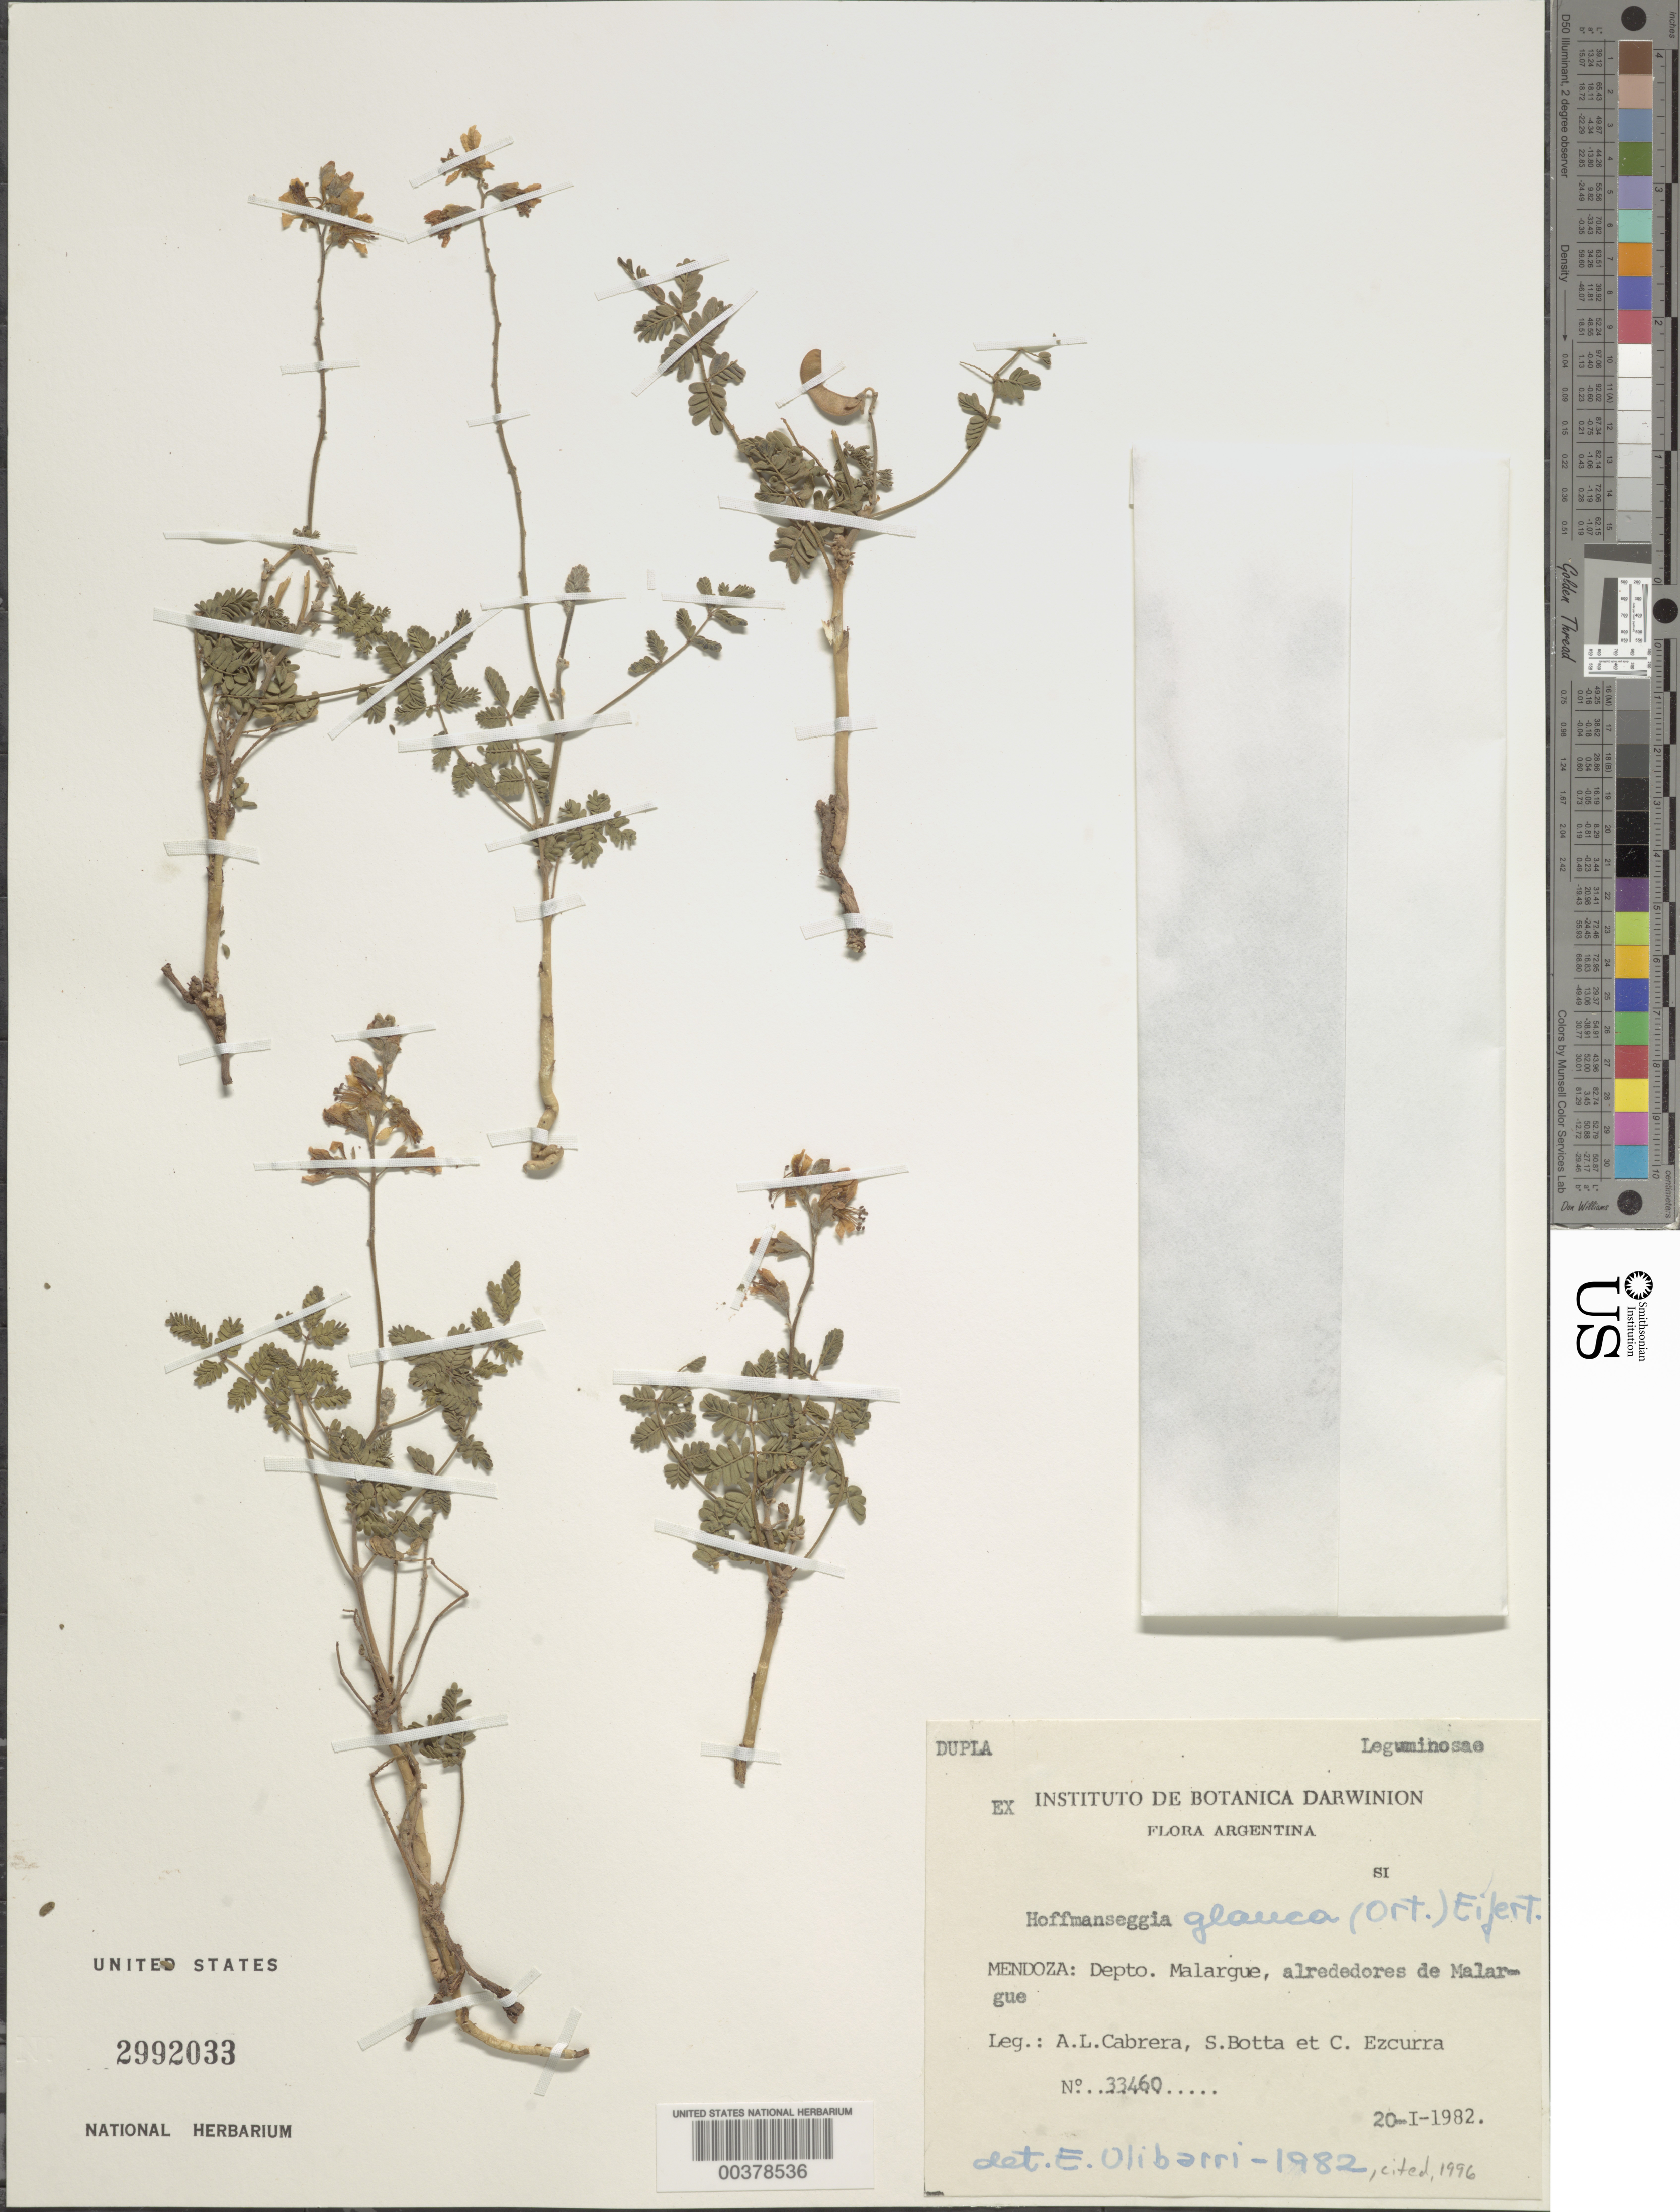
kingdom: Plantae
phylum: Tracheophyta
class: Magnoliopsida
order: Fabales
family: Fabaceae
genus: Hoffmannseggia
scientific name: Hoffmannseggia glauca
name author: (Ortega) Eifert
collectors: A. L. Cabrera, S. M. Botta & C. Ezcurra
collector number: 33460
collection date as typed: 20 Jan 1982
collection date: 1982-01-20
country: Argentina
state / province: Mendoza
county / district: Malargüe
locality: Alrededores de Malargue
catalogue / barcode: US 2992033